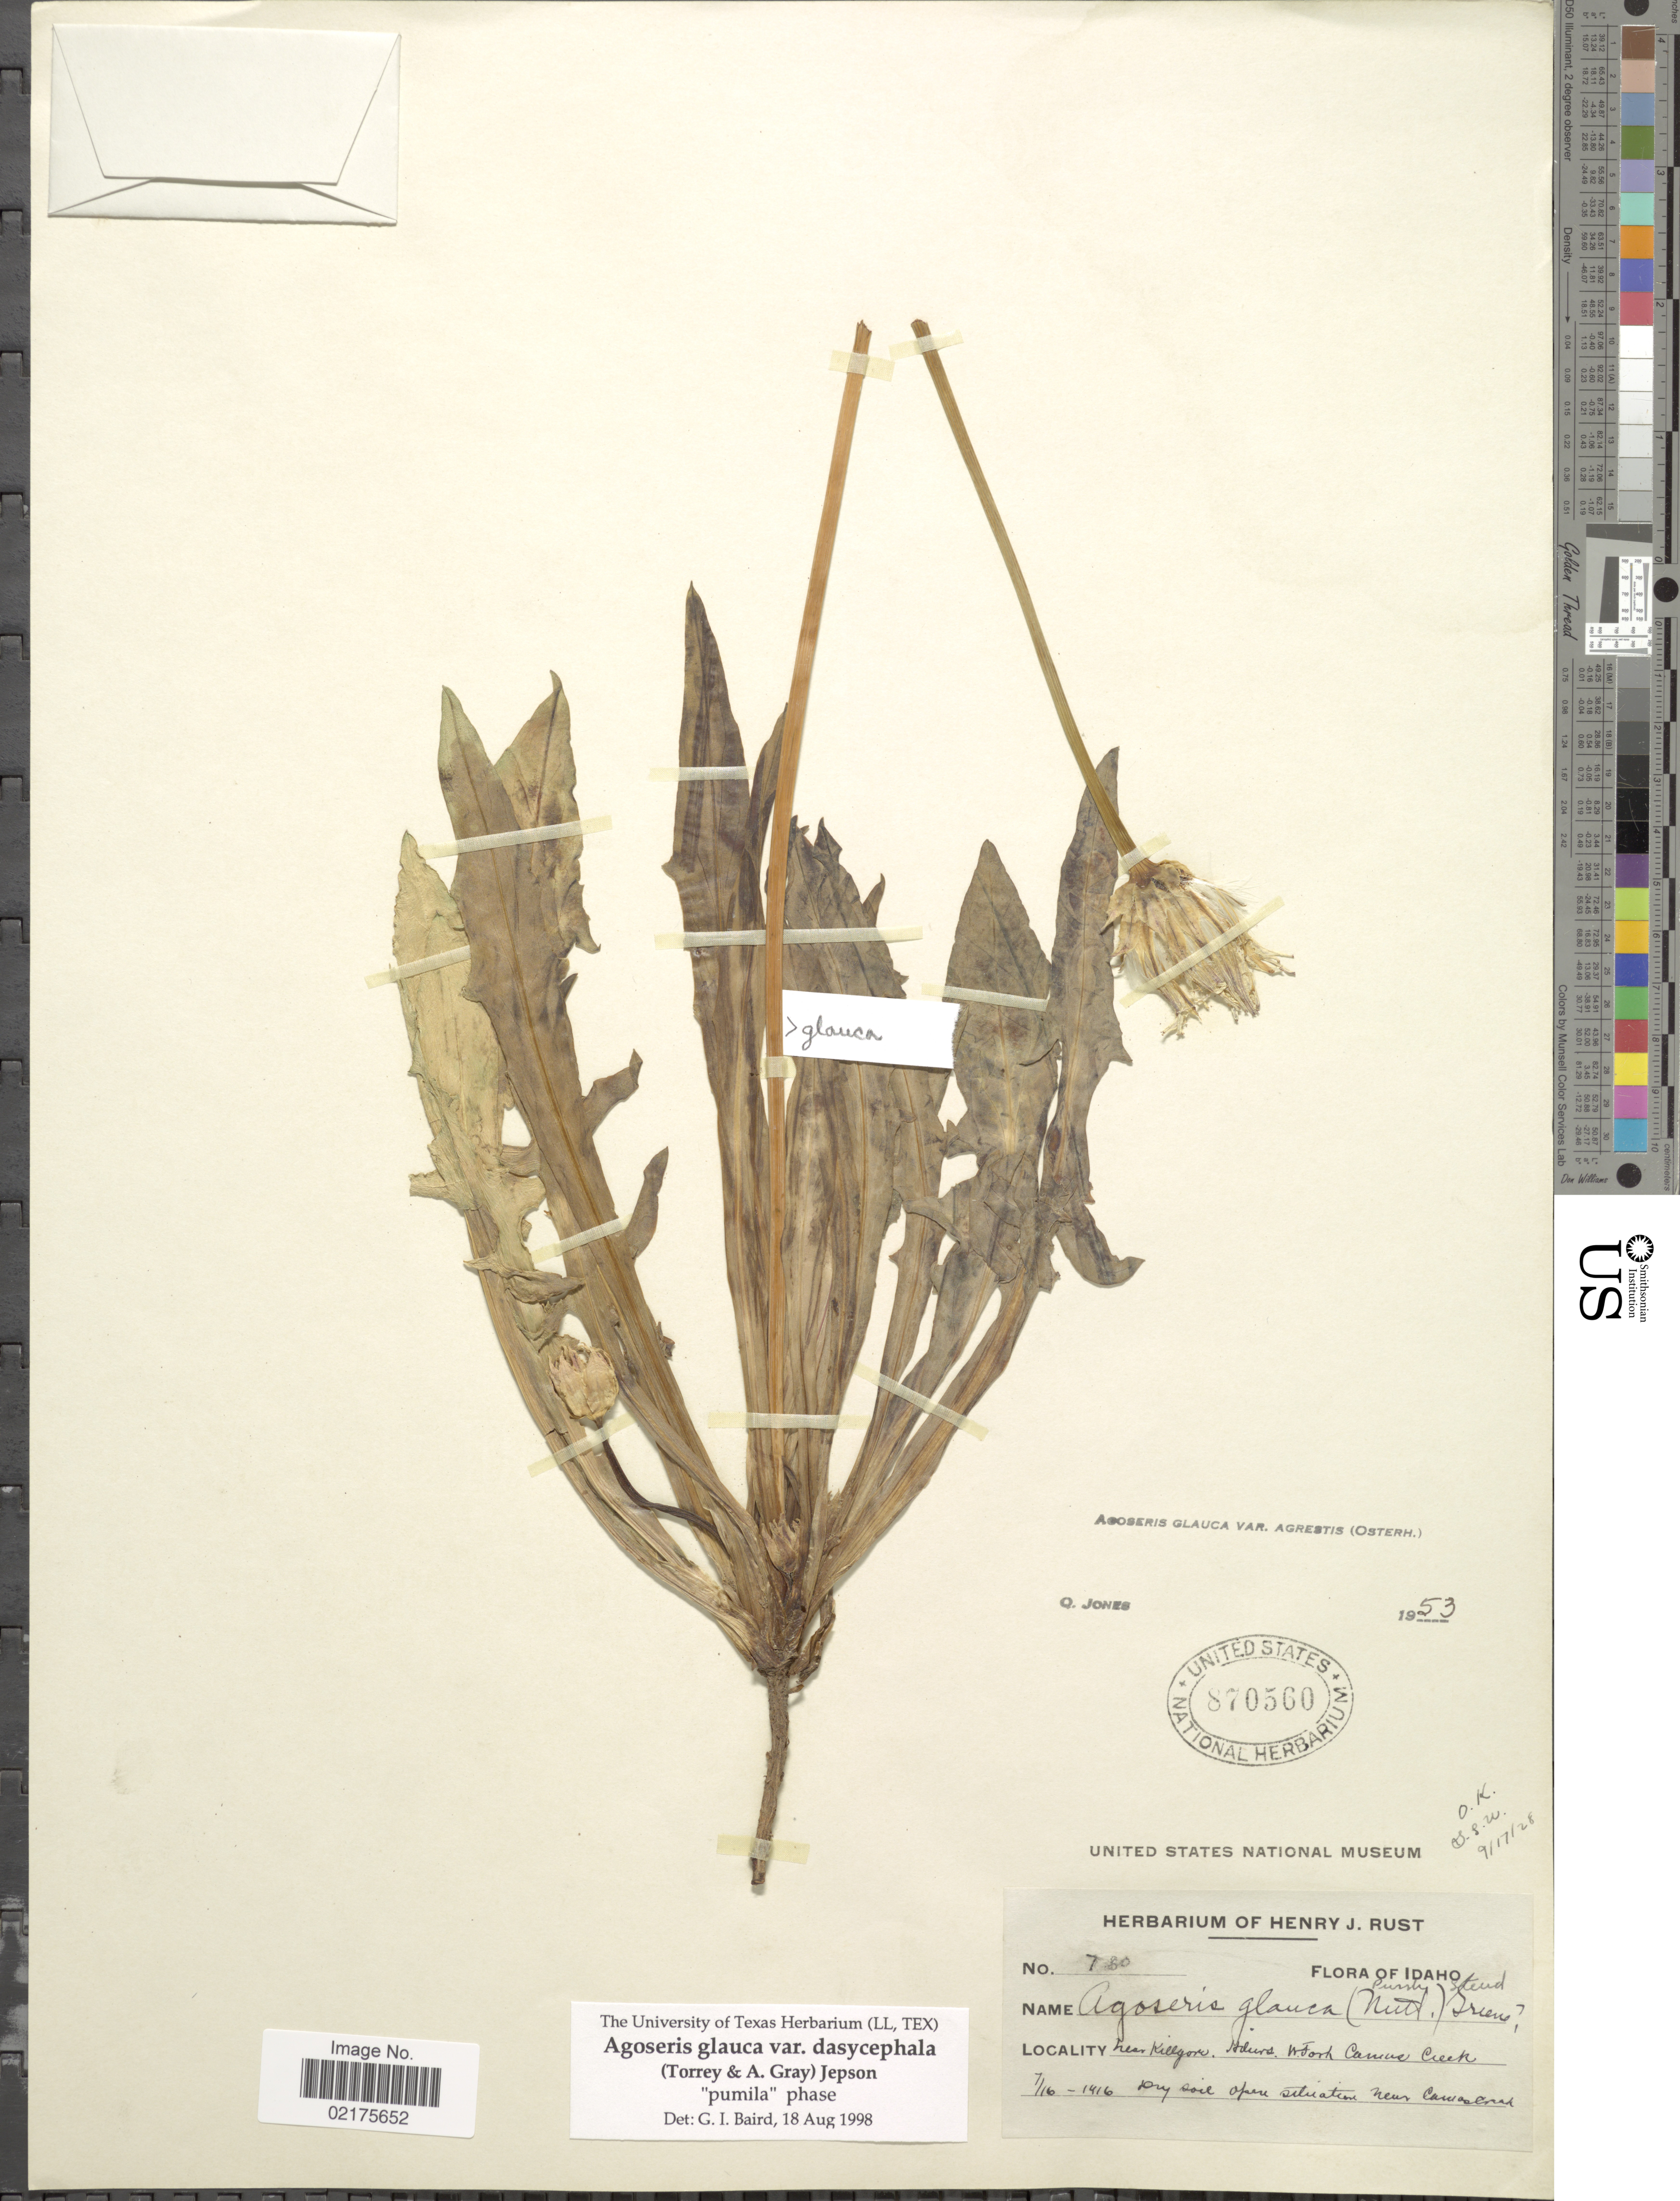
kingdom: Plantae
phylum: Tracheophyta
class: Magnoliopsida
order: Asterales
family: Asteraceae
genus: Agoseris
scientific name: Agoseris glauca var. dasycephala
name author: (Torr. & A. Gray) Jeps.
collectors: ex herb. Henry J. Rust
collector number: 780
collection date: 1916-07-16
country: United States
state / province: Idaho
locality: Near Killgore, Hdwrs [interpreted] W. Fork, Camas Creek, Dry soil open situation near Camas Creek.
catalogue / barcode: US 870560